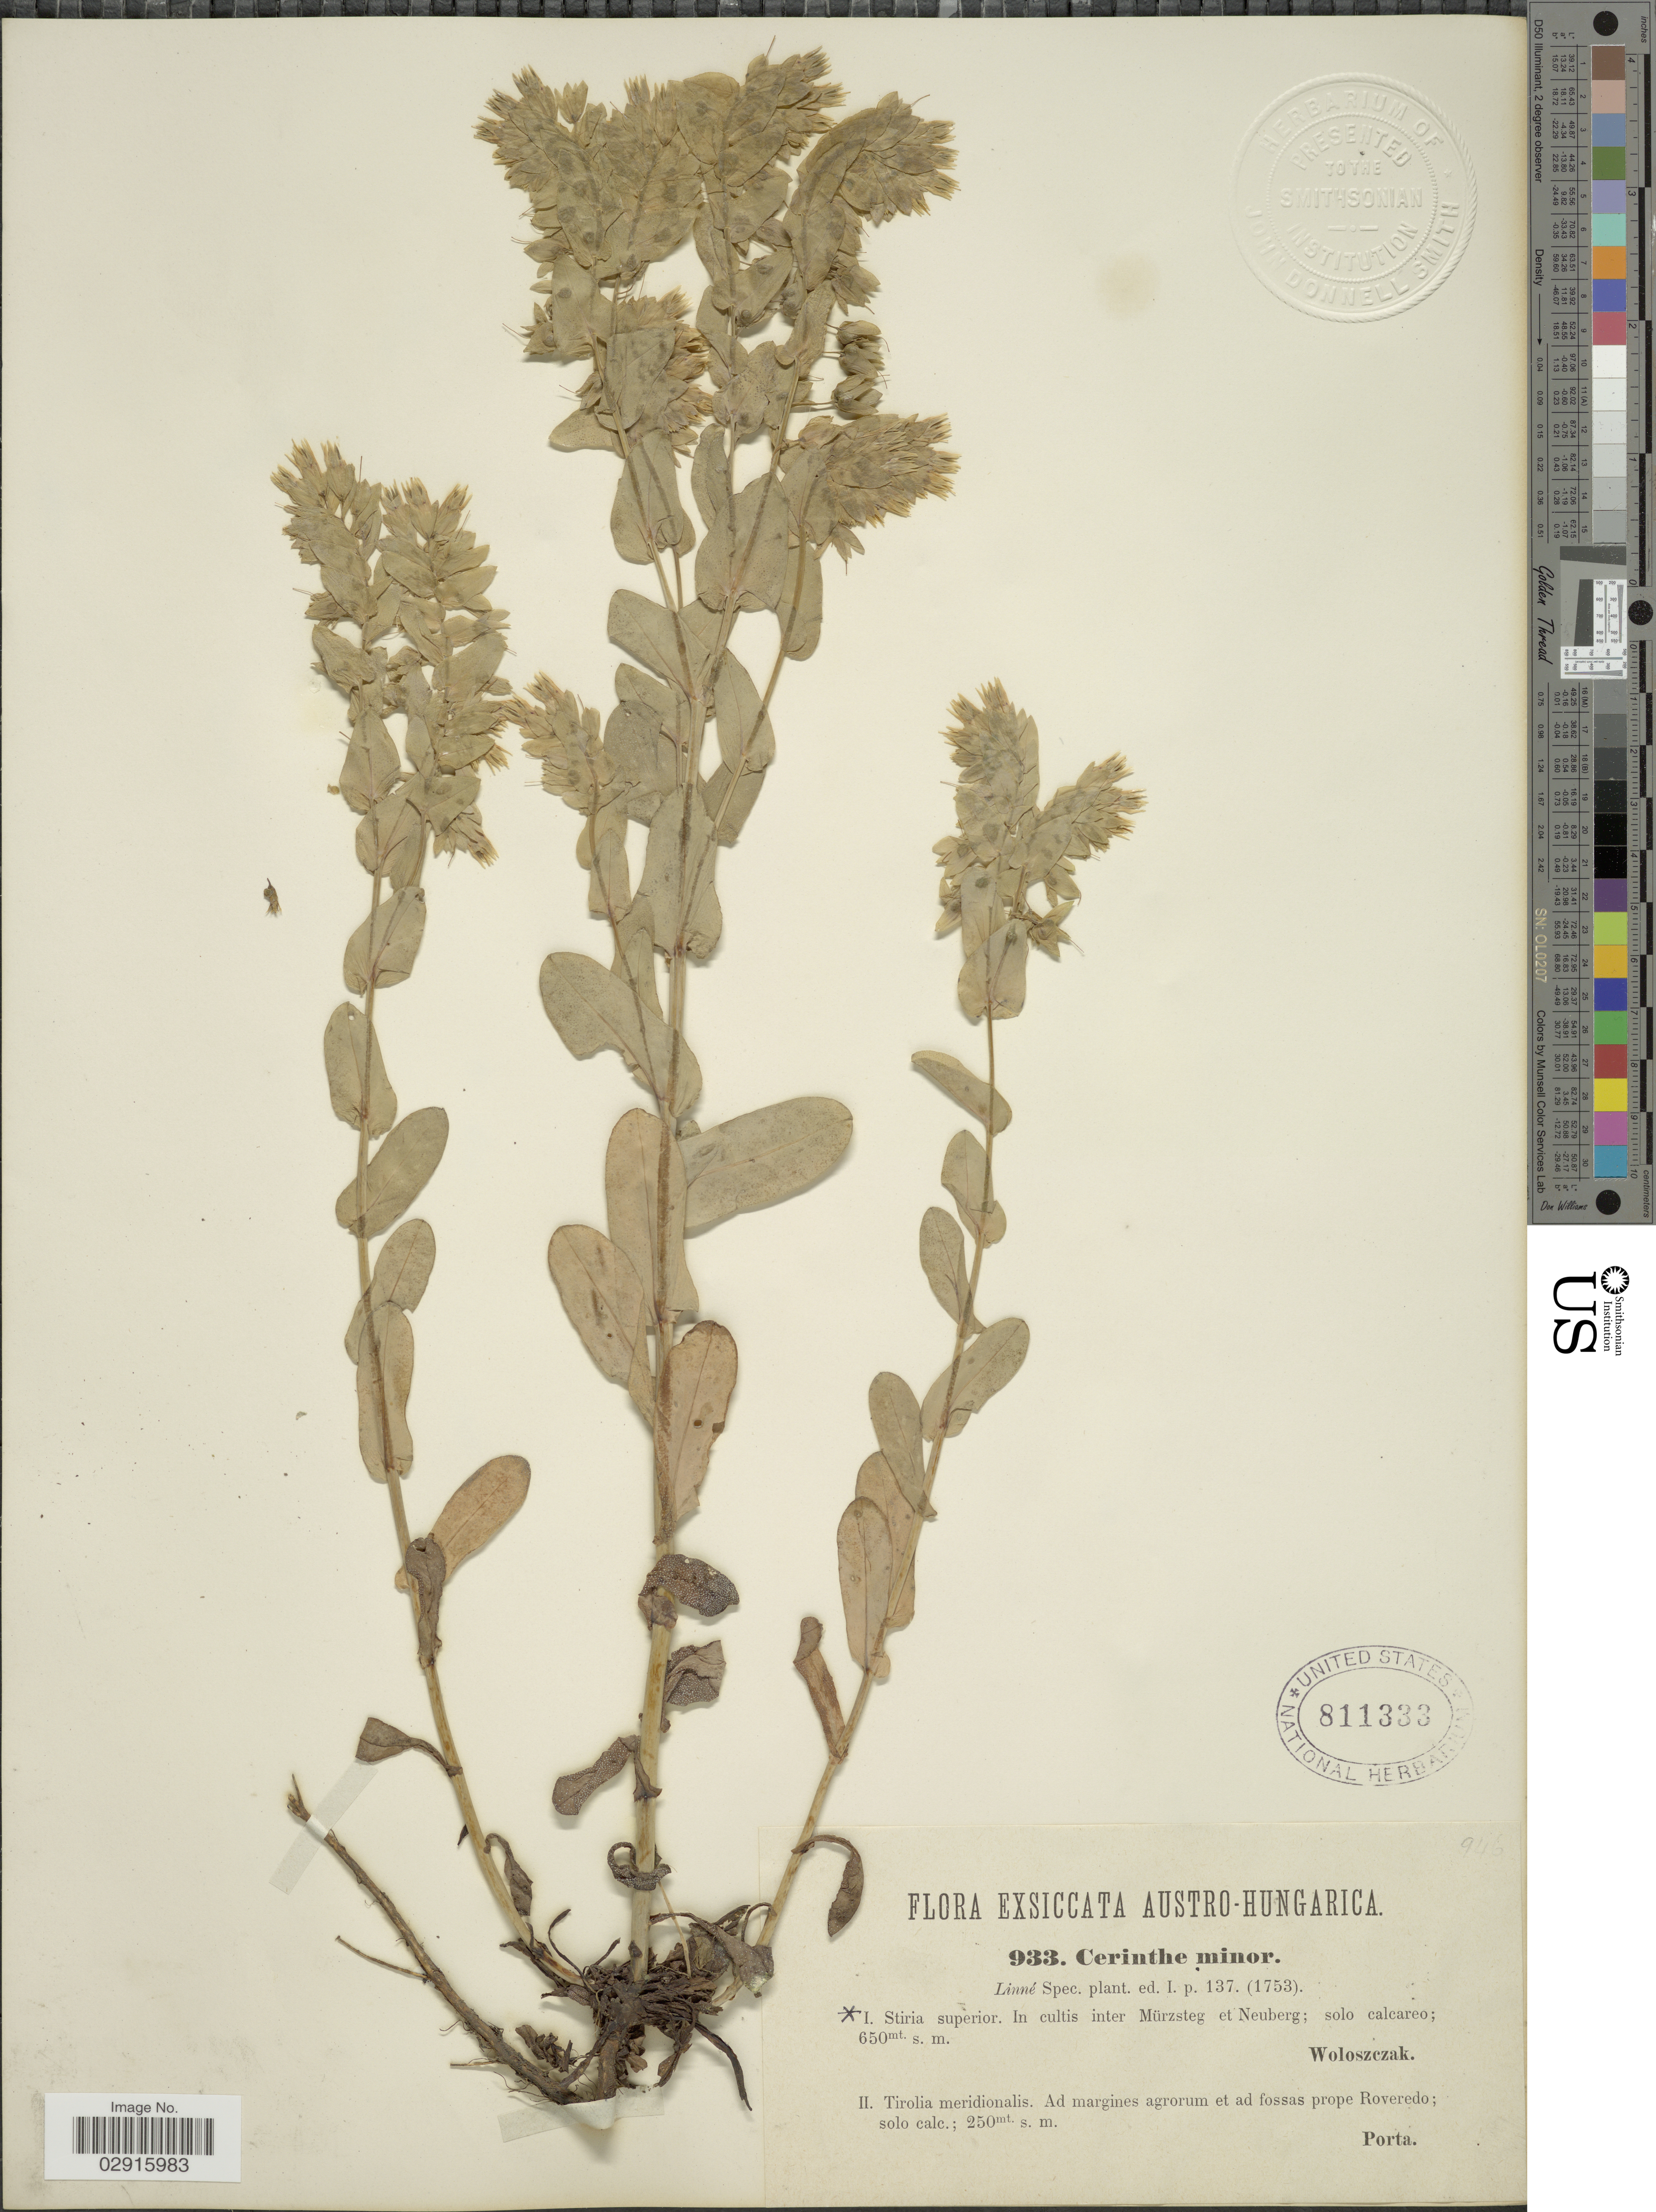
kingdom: Plantae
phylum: Tracheophyta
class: Magnoliopsida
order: Boraginales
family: Boraginaceae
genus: Cerinthe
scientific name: Cerinthe minor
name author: L.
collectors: Woloszczak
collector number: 933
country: Austria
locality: Austro-Hungarica, Stiria superior, In cultis inter Mürzsteg et Neuberg.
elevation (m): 650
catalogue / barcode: US 811333